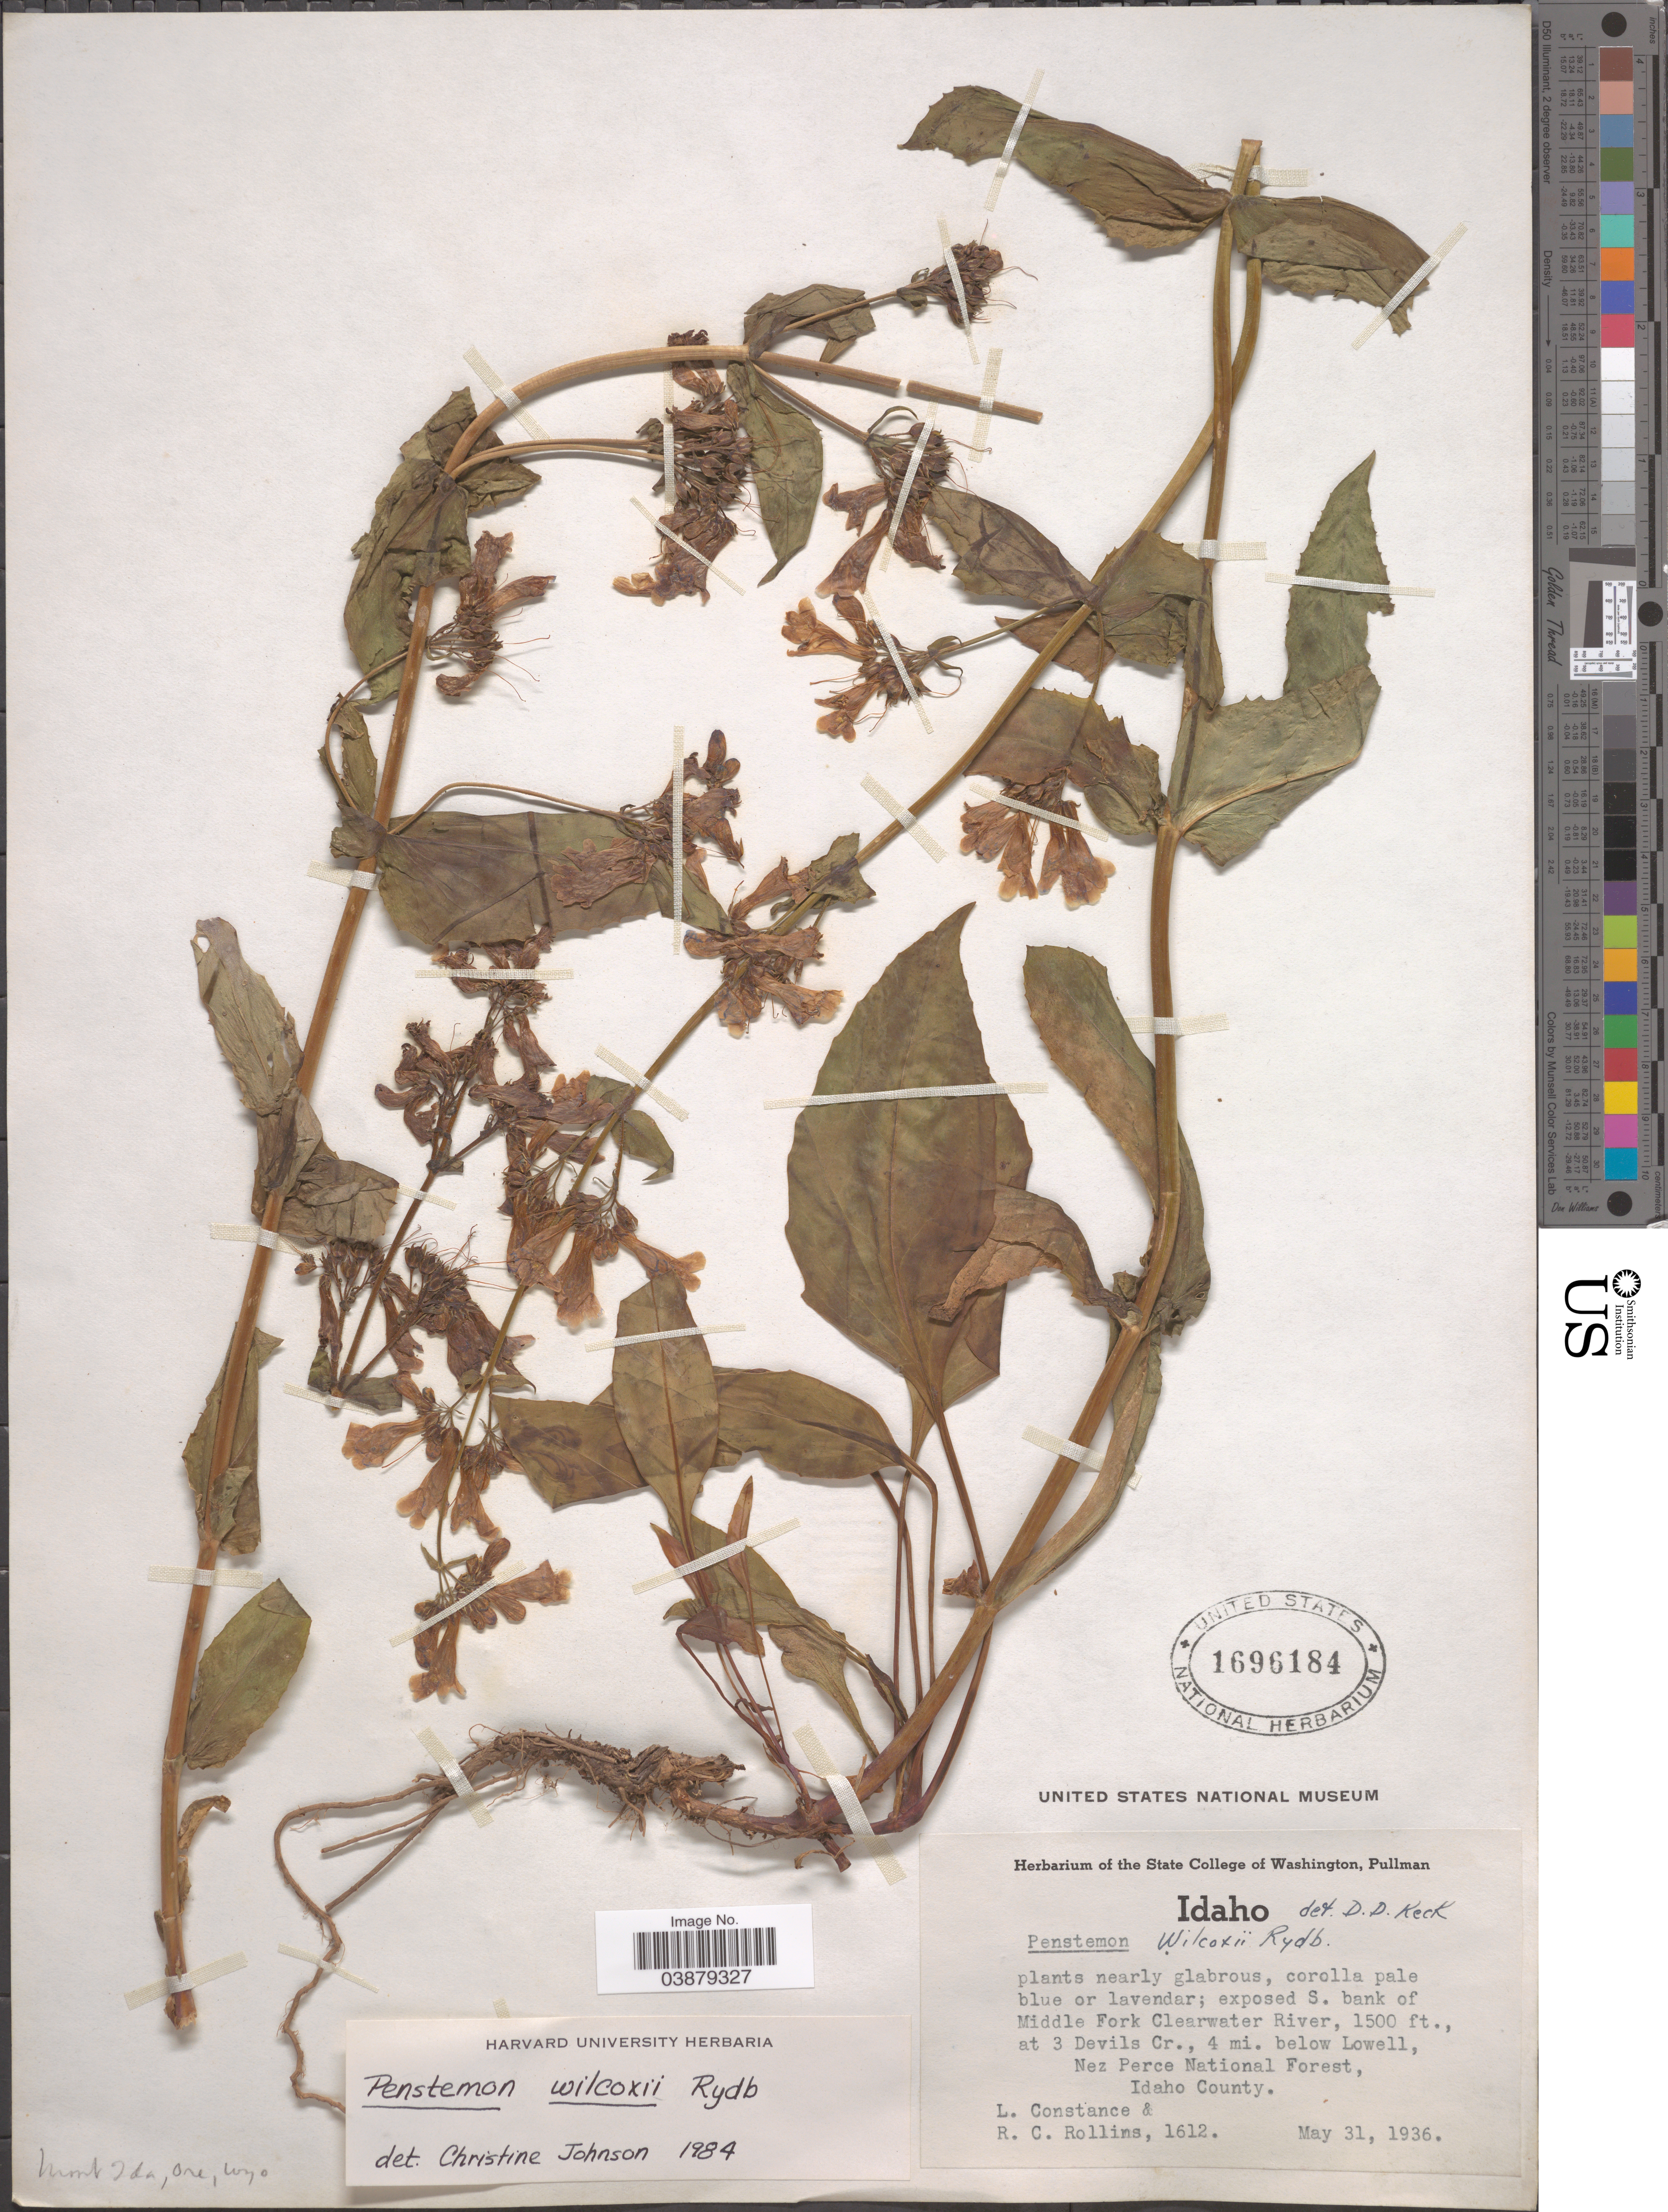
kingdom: Plantae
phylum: Tracheophyta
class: Magnoliopsida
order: Lamiales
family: Plantaginaceae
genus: Penstemon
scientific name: Penstemon wilcoxii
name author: Rydb.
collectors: L. Constance & R. C. Rollins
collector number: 1612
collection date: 1936-05-31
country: United States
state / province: Idaho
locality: Exposed S. bank of Middle Fork Clearwater River, at 3 Devils Cr., 4 mi. below Lowell, Nez Perce National Forest, Idaho County.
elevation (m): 457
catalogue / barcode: US 1696184